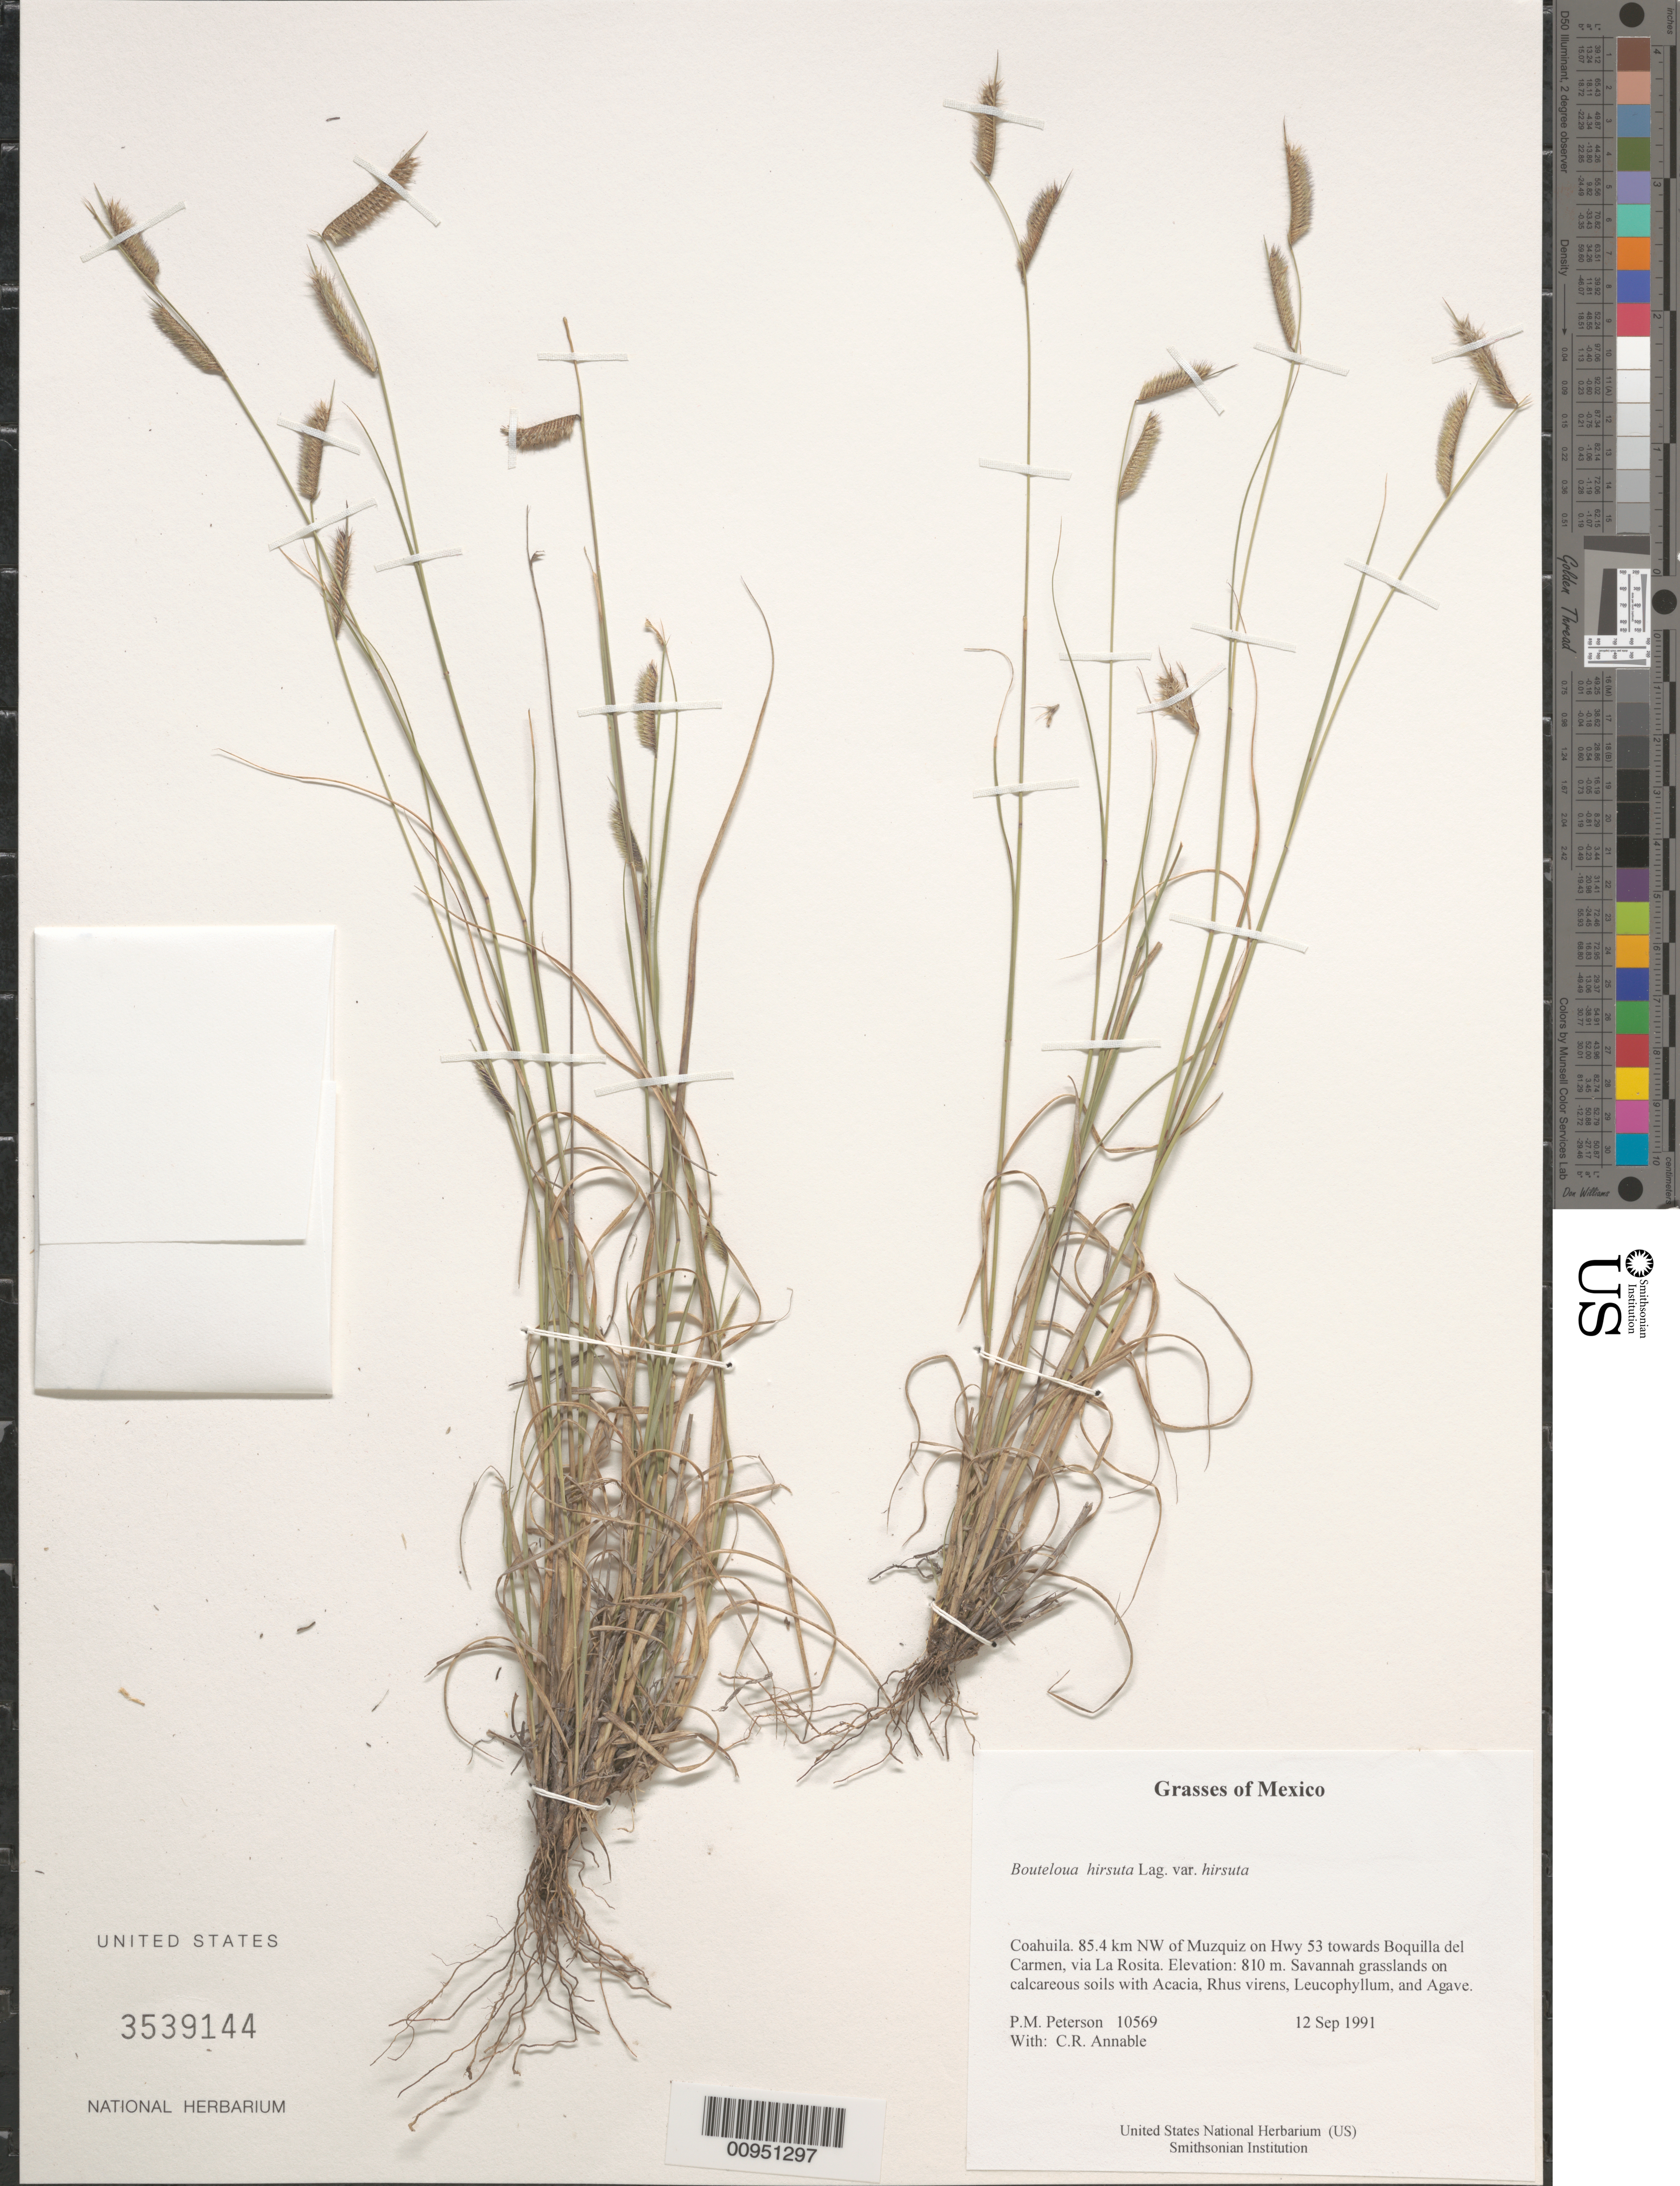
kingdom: Plantae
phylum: Tracheophyta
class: Liliopsida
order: Poales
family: Poaceae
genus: Panicum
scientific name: Panicum sp.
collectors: P. M. Peterson & C. R. Annable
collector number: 10556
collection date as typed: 12 Sep 1991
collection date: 1991-09-12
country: Mexico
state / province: Coahuila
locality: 13.4 km NW of Muzquiz on Hwy 53 towards Boquilla del Carmen, via La Rosita.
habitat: Growing along río with Taxodium, Juglans, Baccharis, and Platanus.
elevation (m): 510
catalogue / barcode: US 3539144